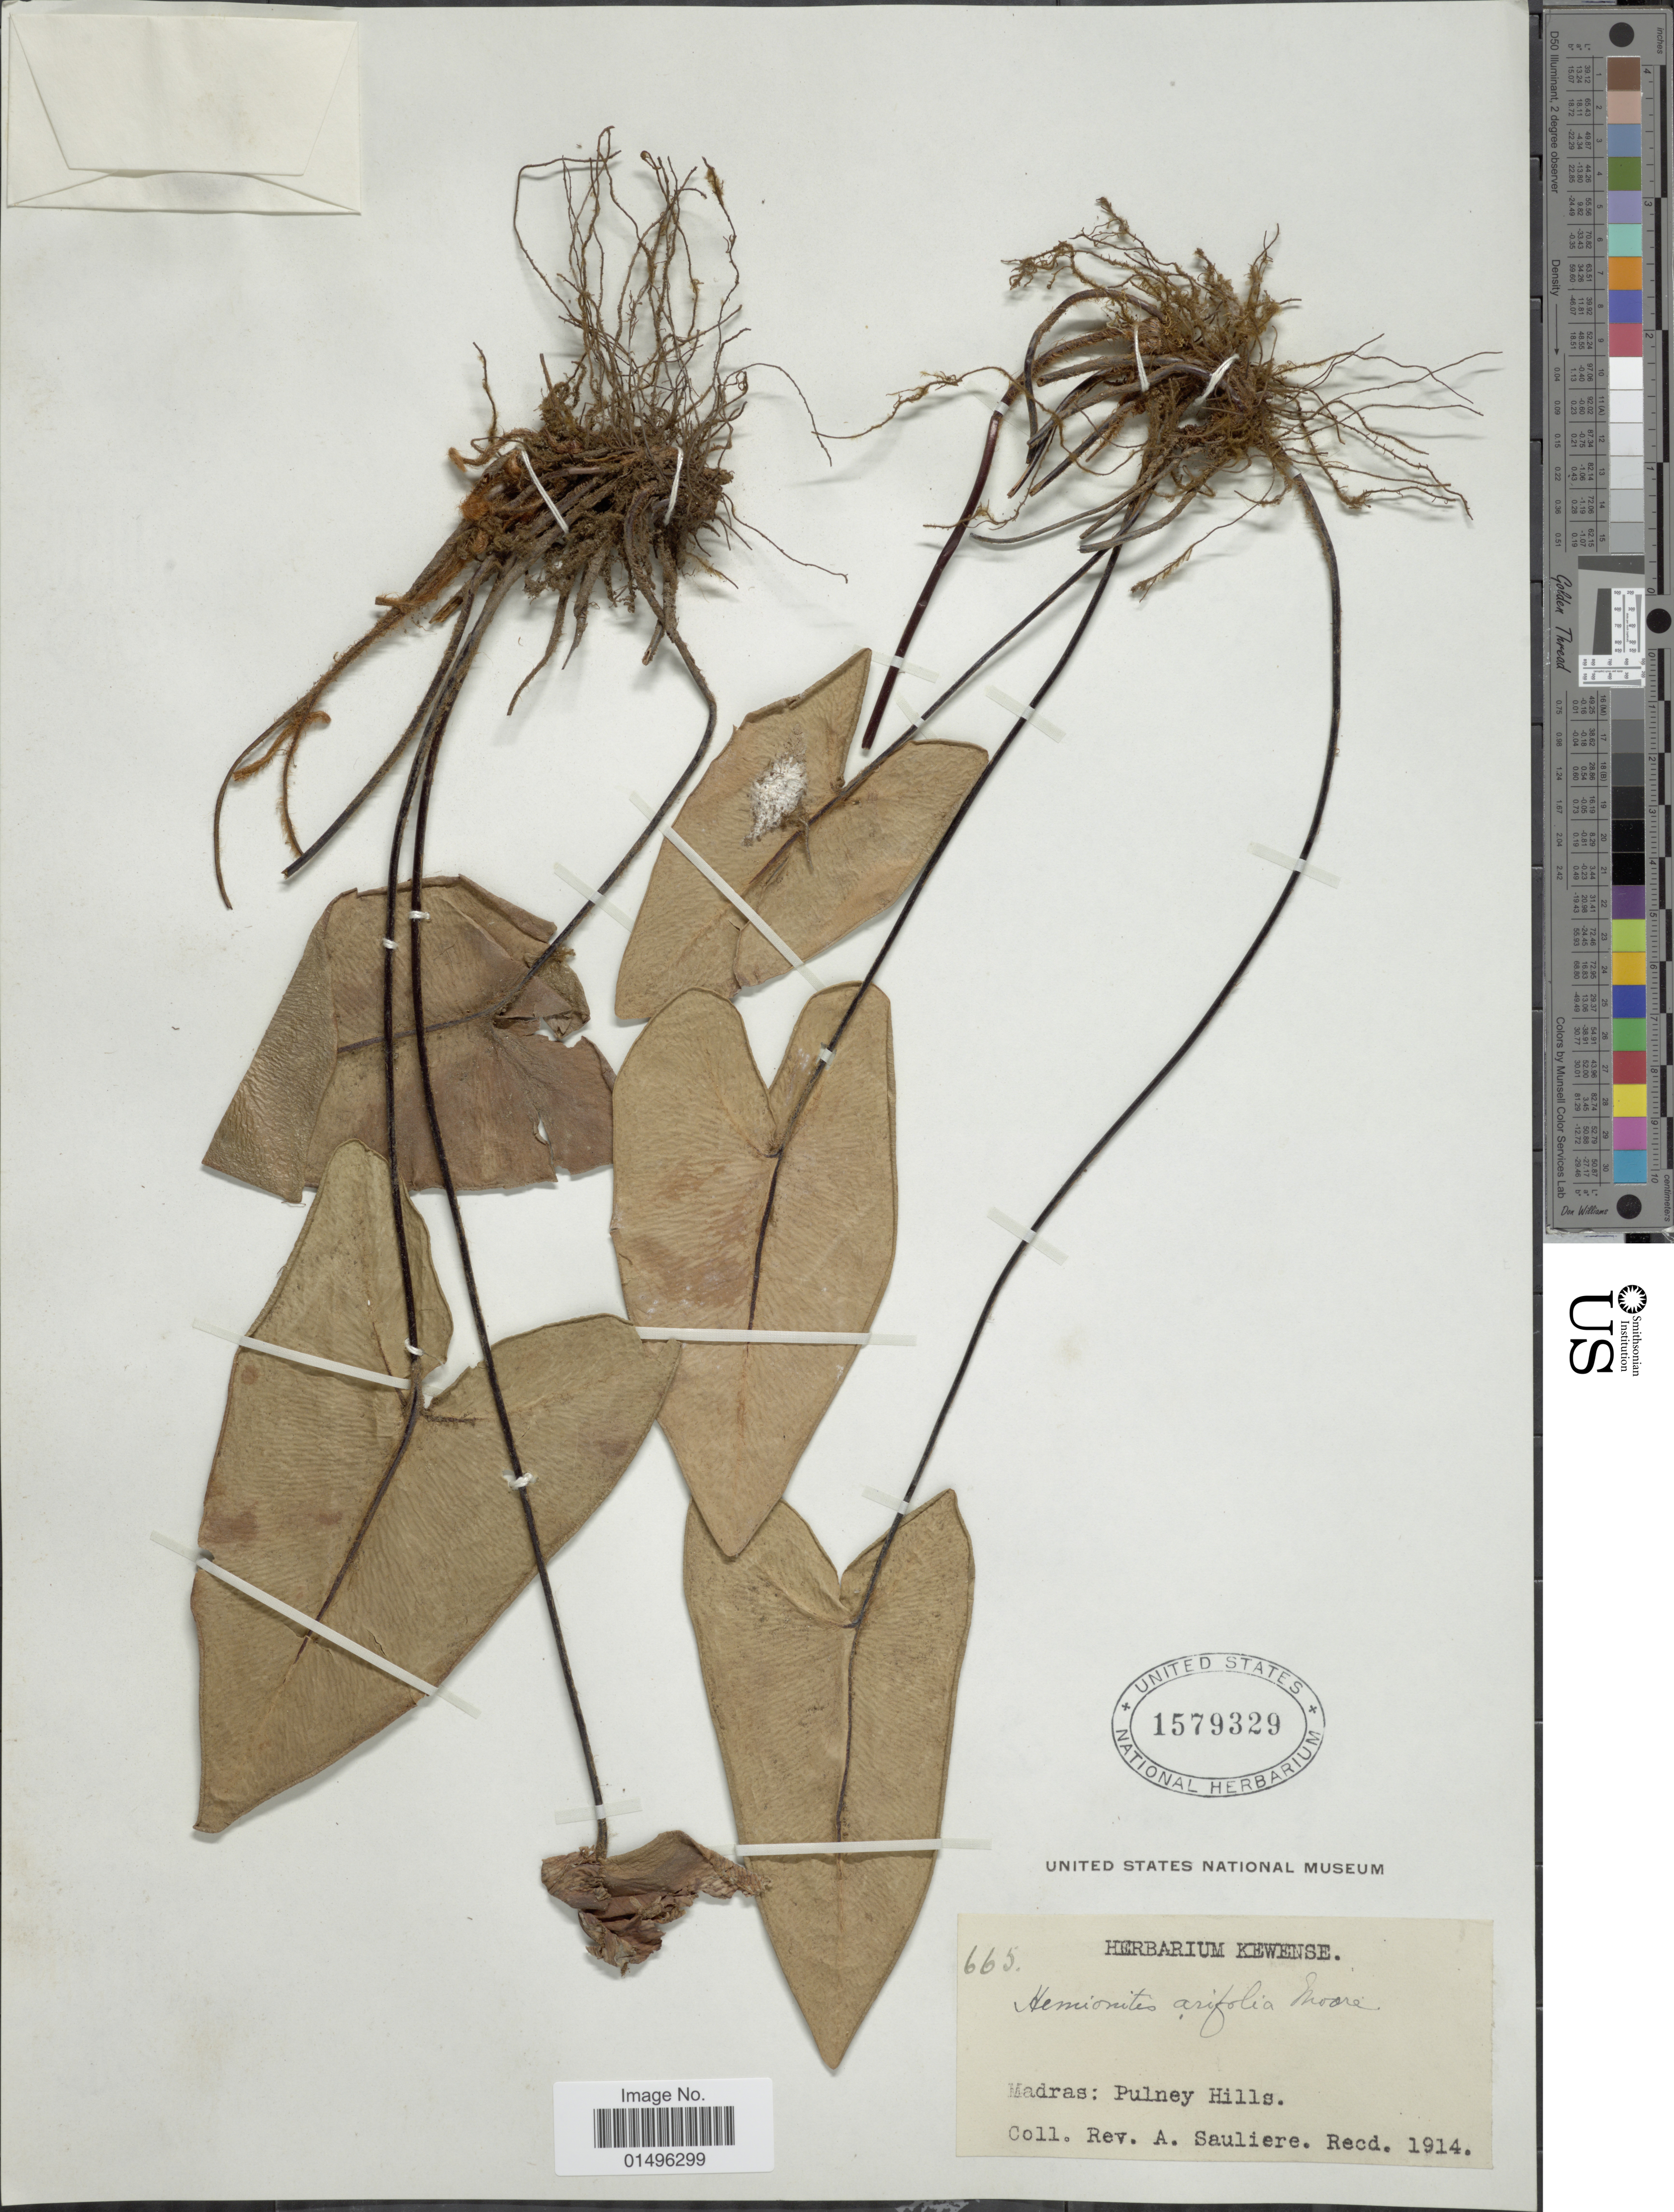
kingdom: Plantae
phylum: Tracheophyta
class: Polypodiopsida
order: Polypodiales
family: Pteridaceae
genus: Parahemionitis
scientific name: Parahemionitis cordata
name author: (Roxb. ex Hook. & Grev.) Fraser-Jenk.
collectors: A. Sauliere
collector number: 665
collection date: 1914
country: India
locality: Madras: Pulney Hills.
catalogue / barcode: US 1579329